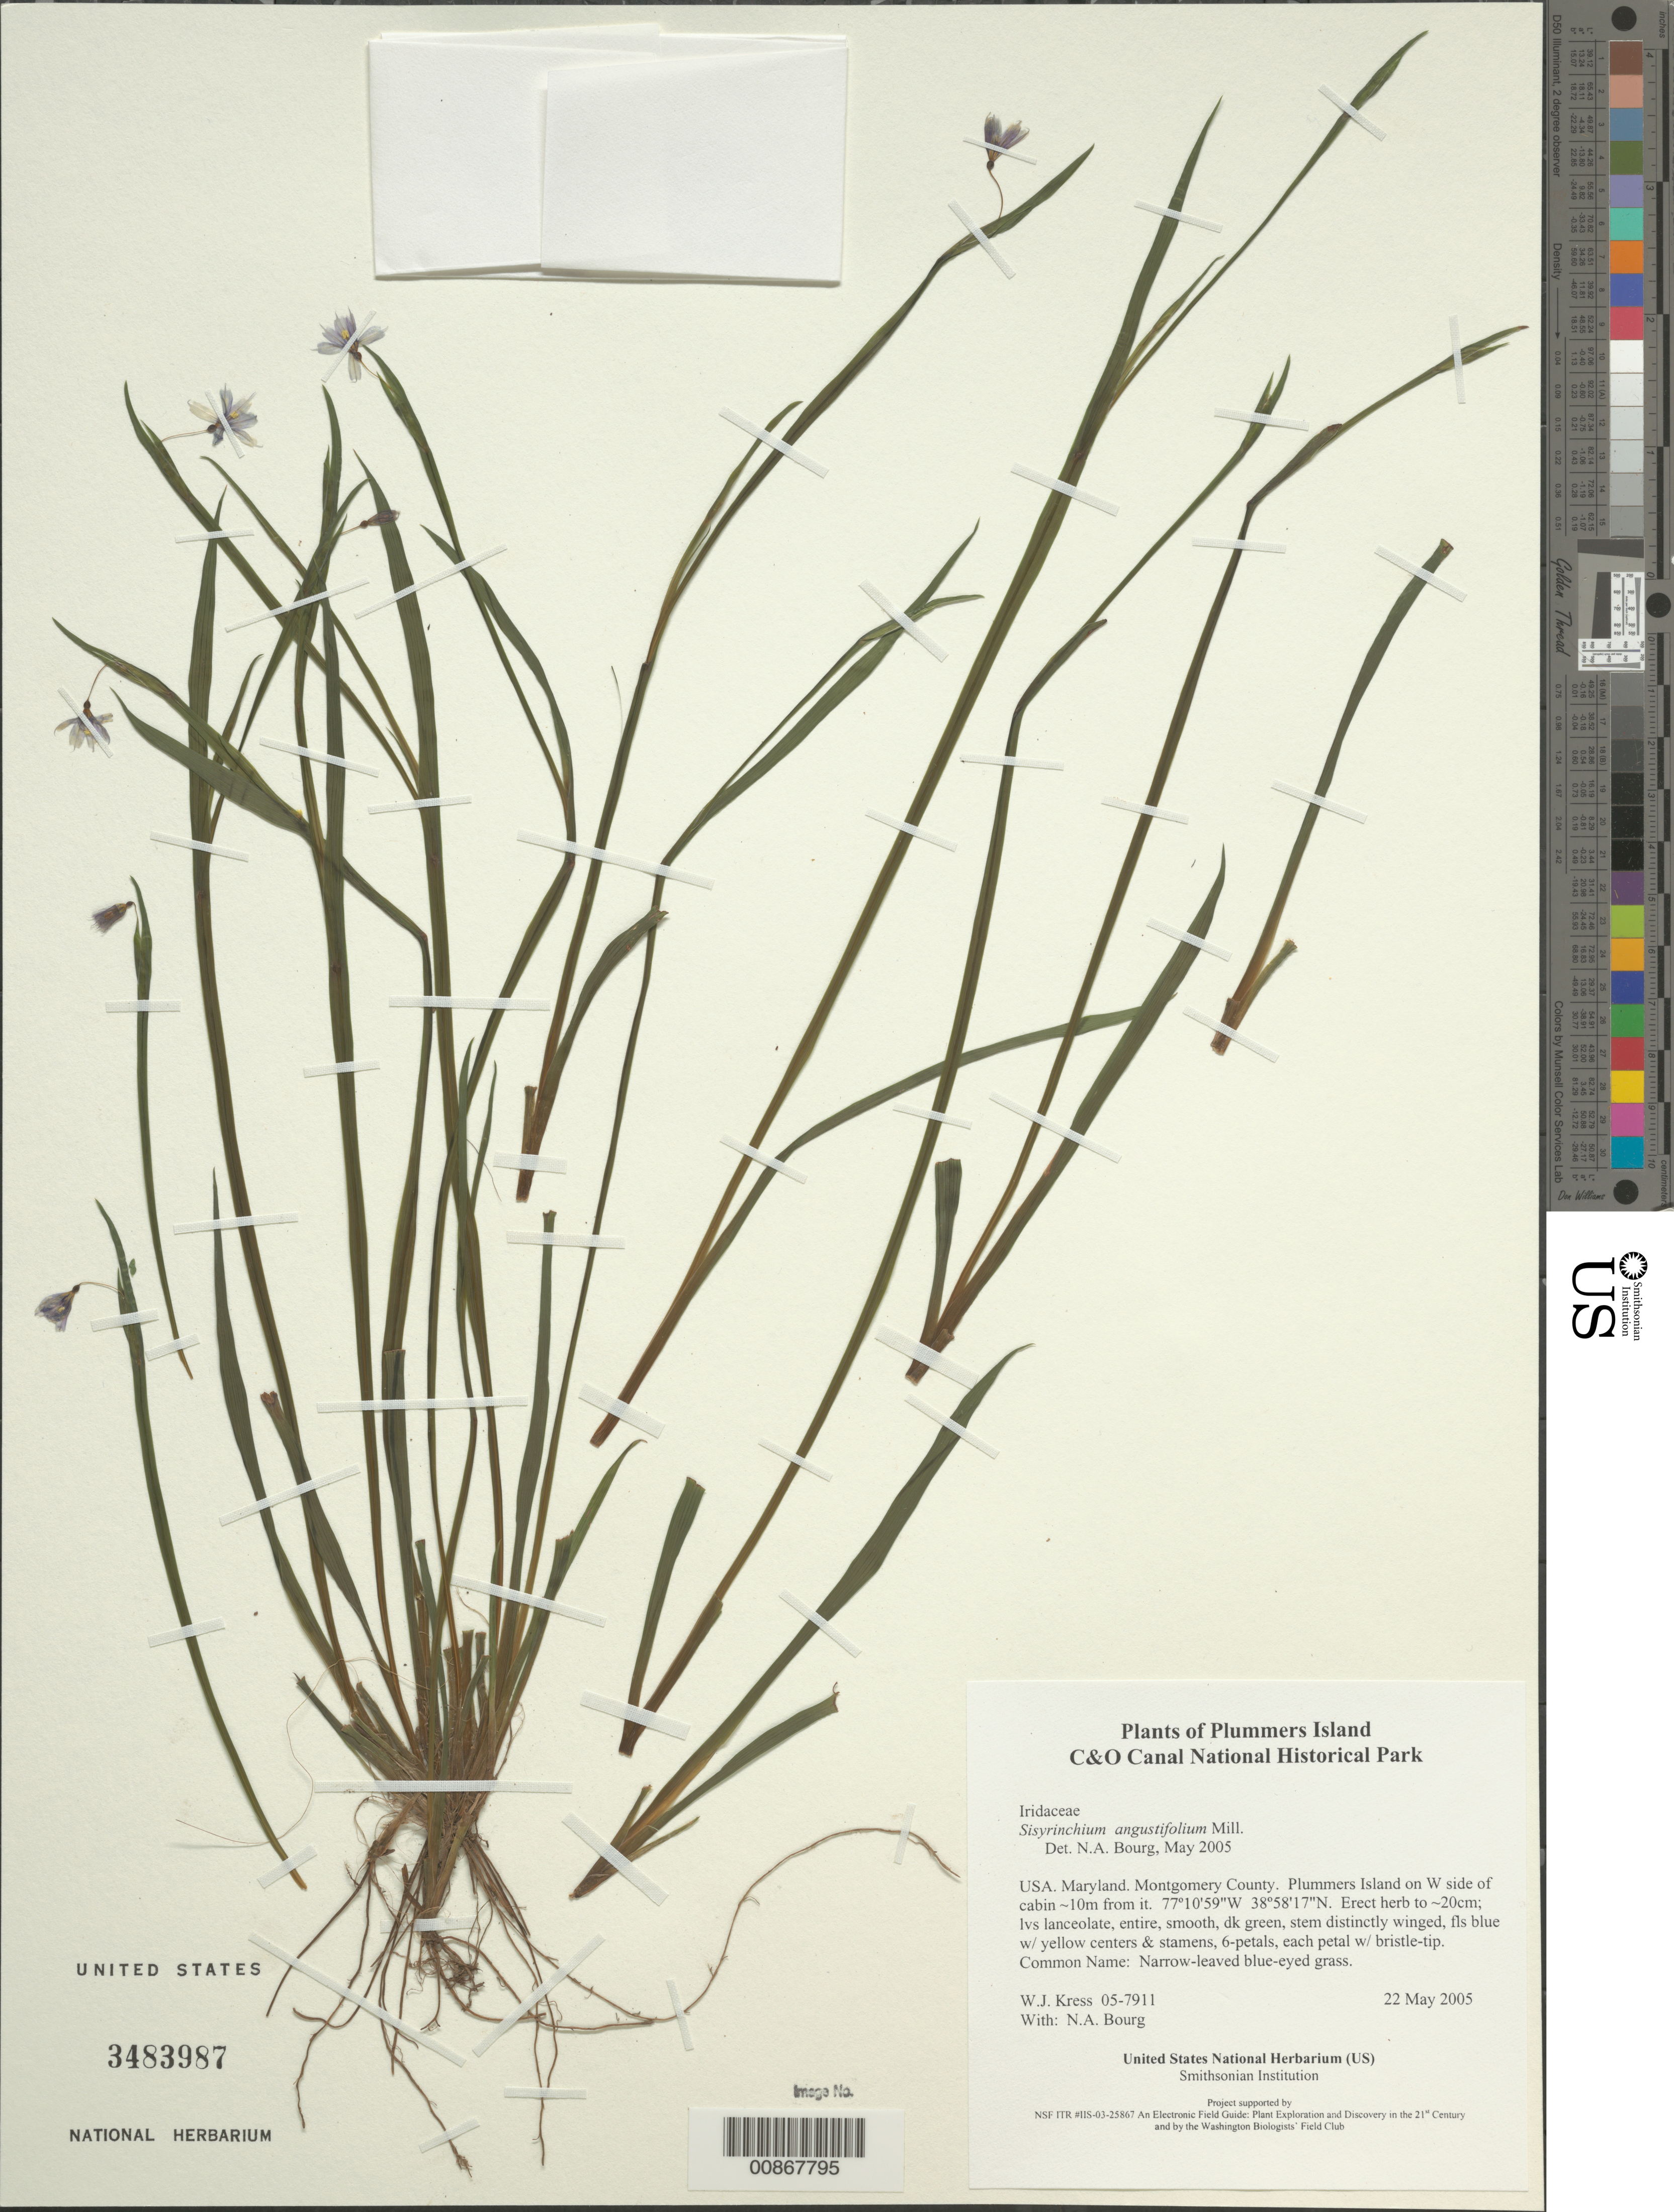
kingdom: Plantae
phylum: Tracheophyta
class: Liliopsida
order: Asparagales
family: Iridaceae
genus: Sisyrinchium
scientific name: Sisyrinchium angustifolium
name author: Mill.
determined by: Bourg, N. A.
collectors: W. J. Kress & N. A. Bourg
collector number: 05-7911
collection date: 2005-05-22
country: United States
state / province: Maryland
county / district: Montgomery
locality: Chesapeake and Ohio Canal National Historical Park, Plummers Island on W side of cabin ~10m from it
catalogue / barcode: US 3483987